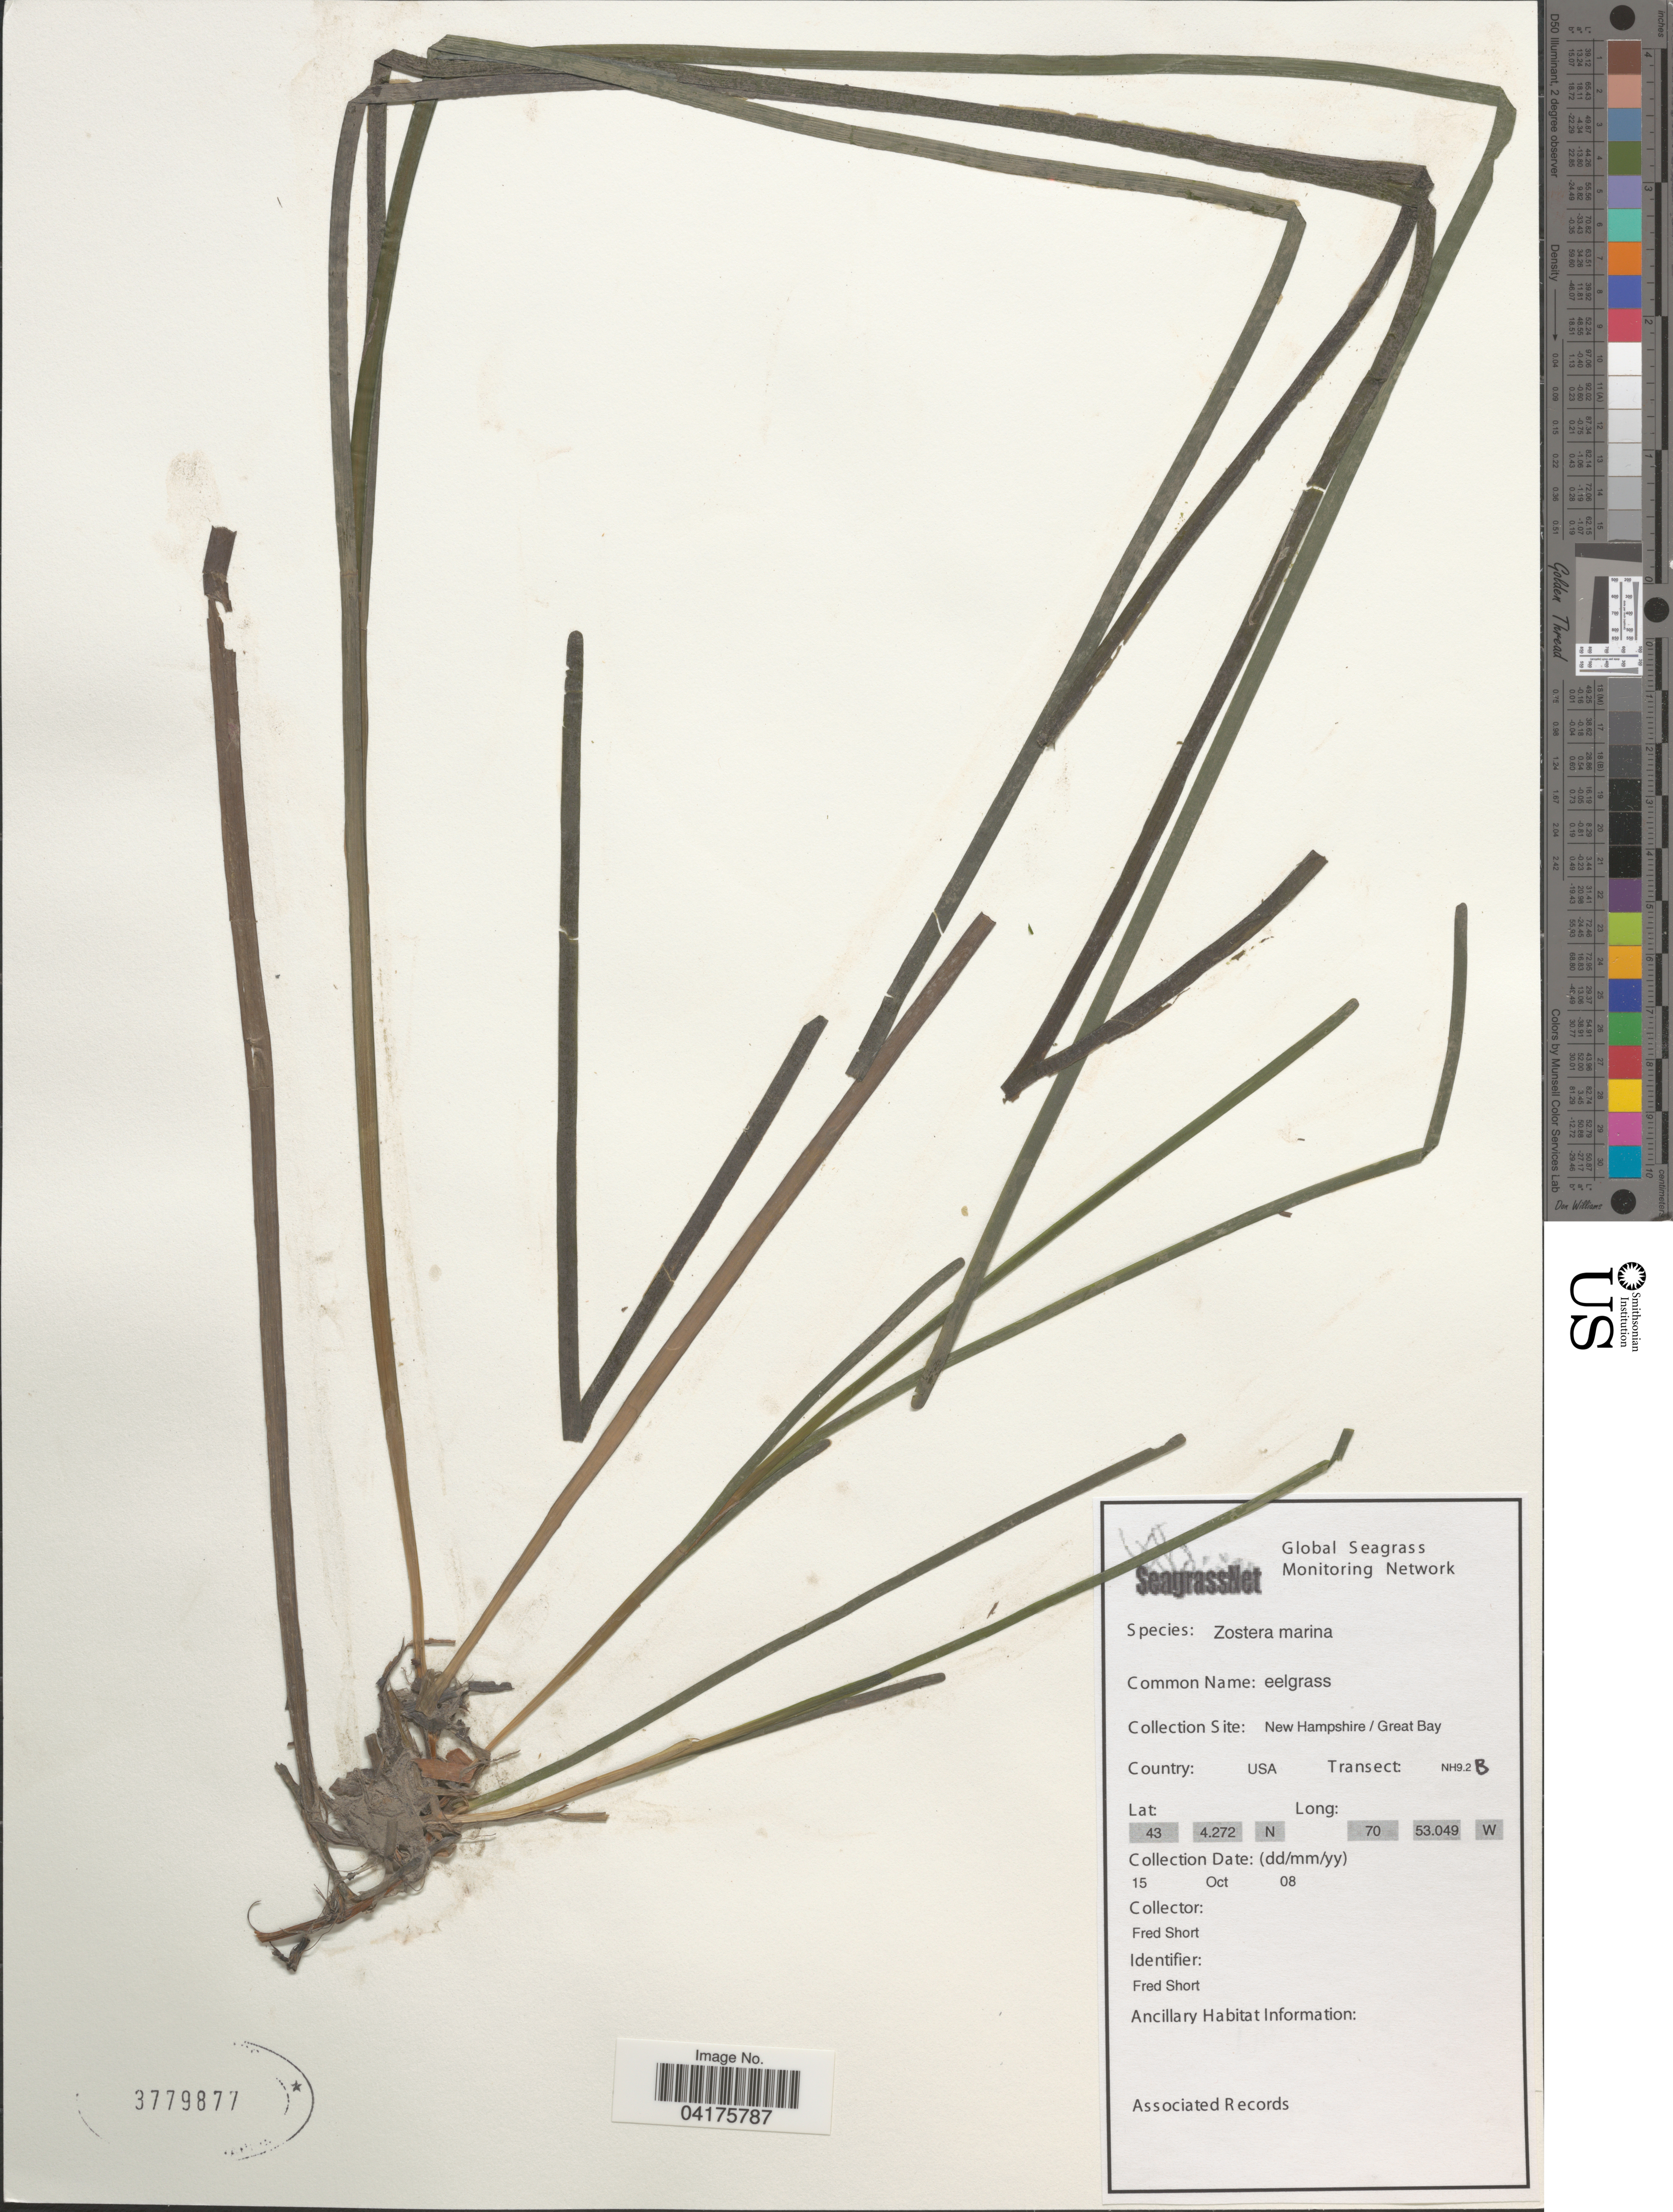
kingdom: Plantae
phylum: Tracheophyta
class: Liliopsida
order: Alismatales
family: Zosteraceae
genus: Zostera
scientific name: Zostera marina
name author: L.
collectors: F. Short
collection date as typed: Transcribed d/m/y: 15/10/8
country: United States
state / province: New Hampshire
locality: Great Bay.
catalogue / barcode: US 3779877